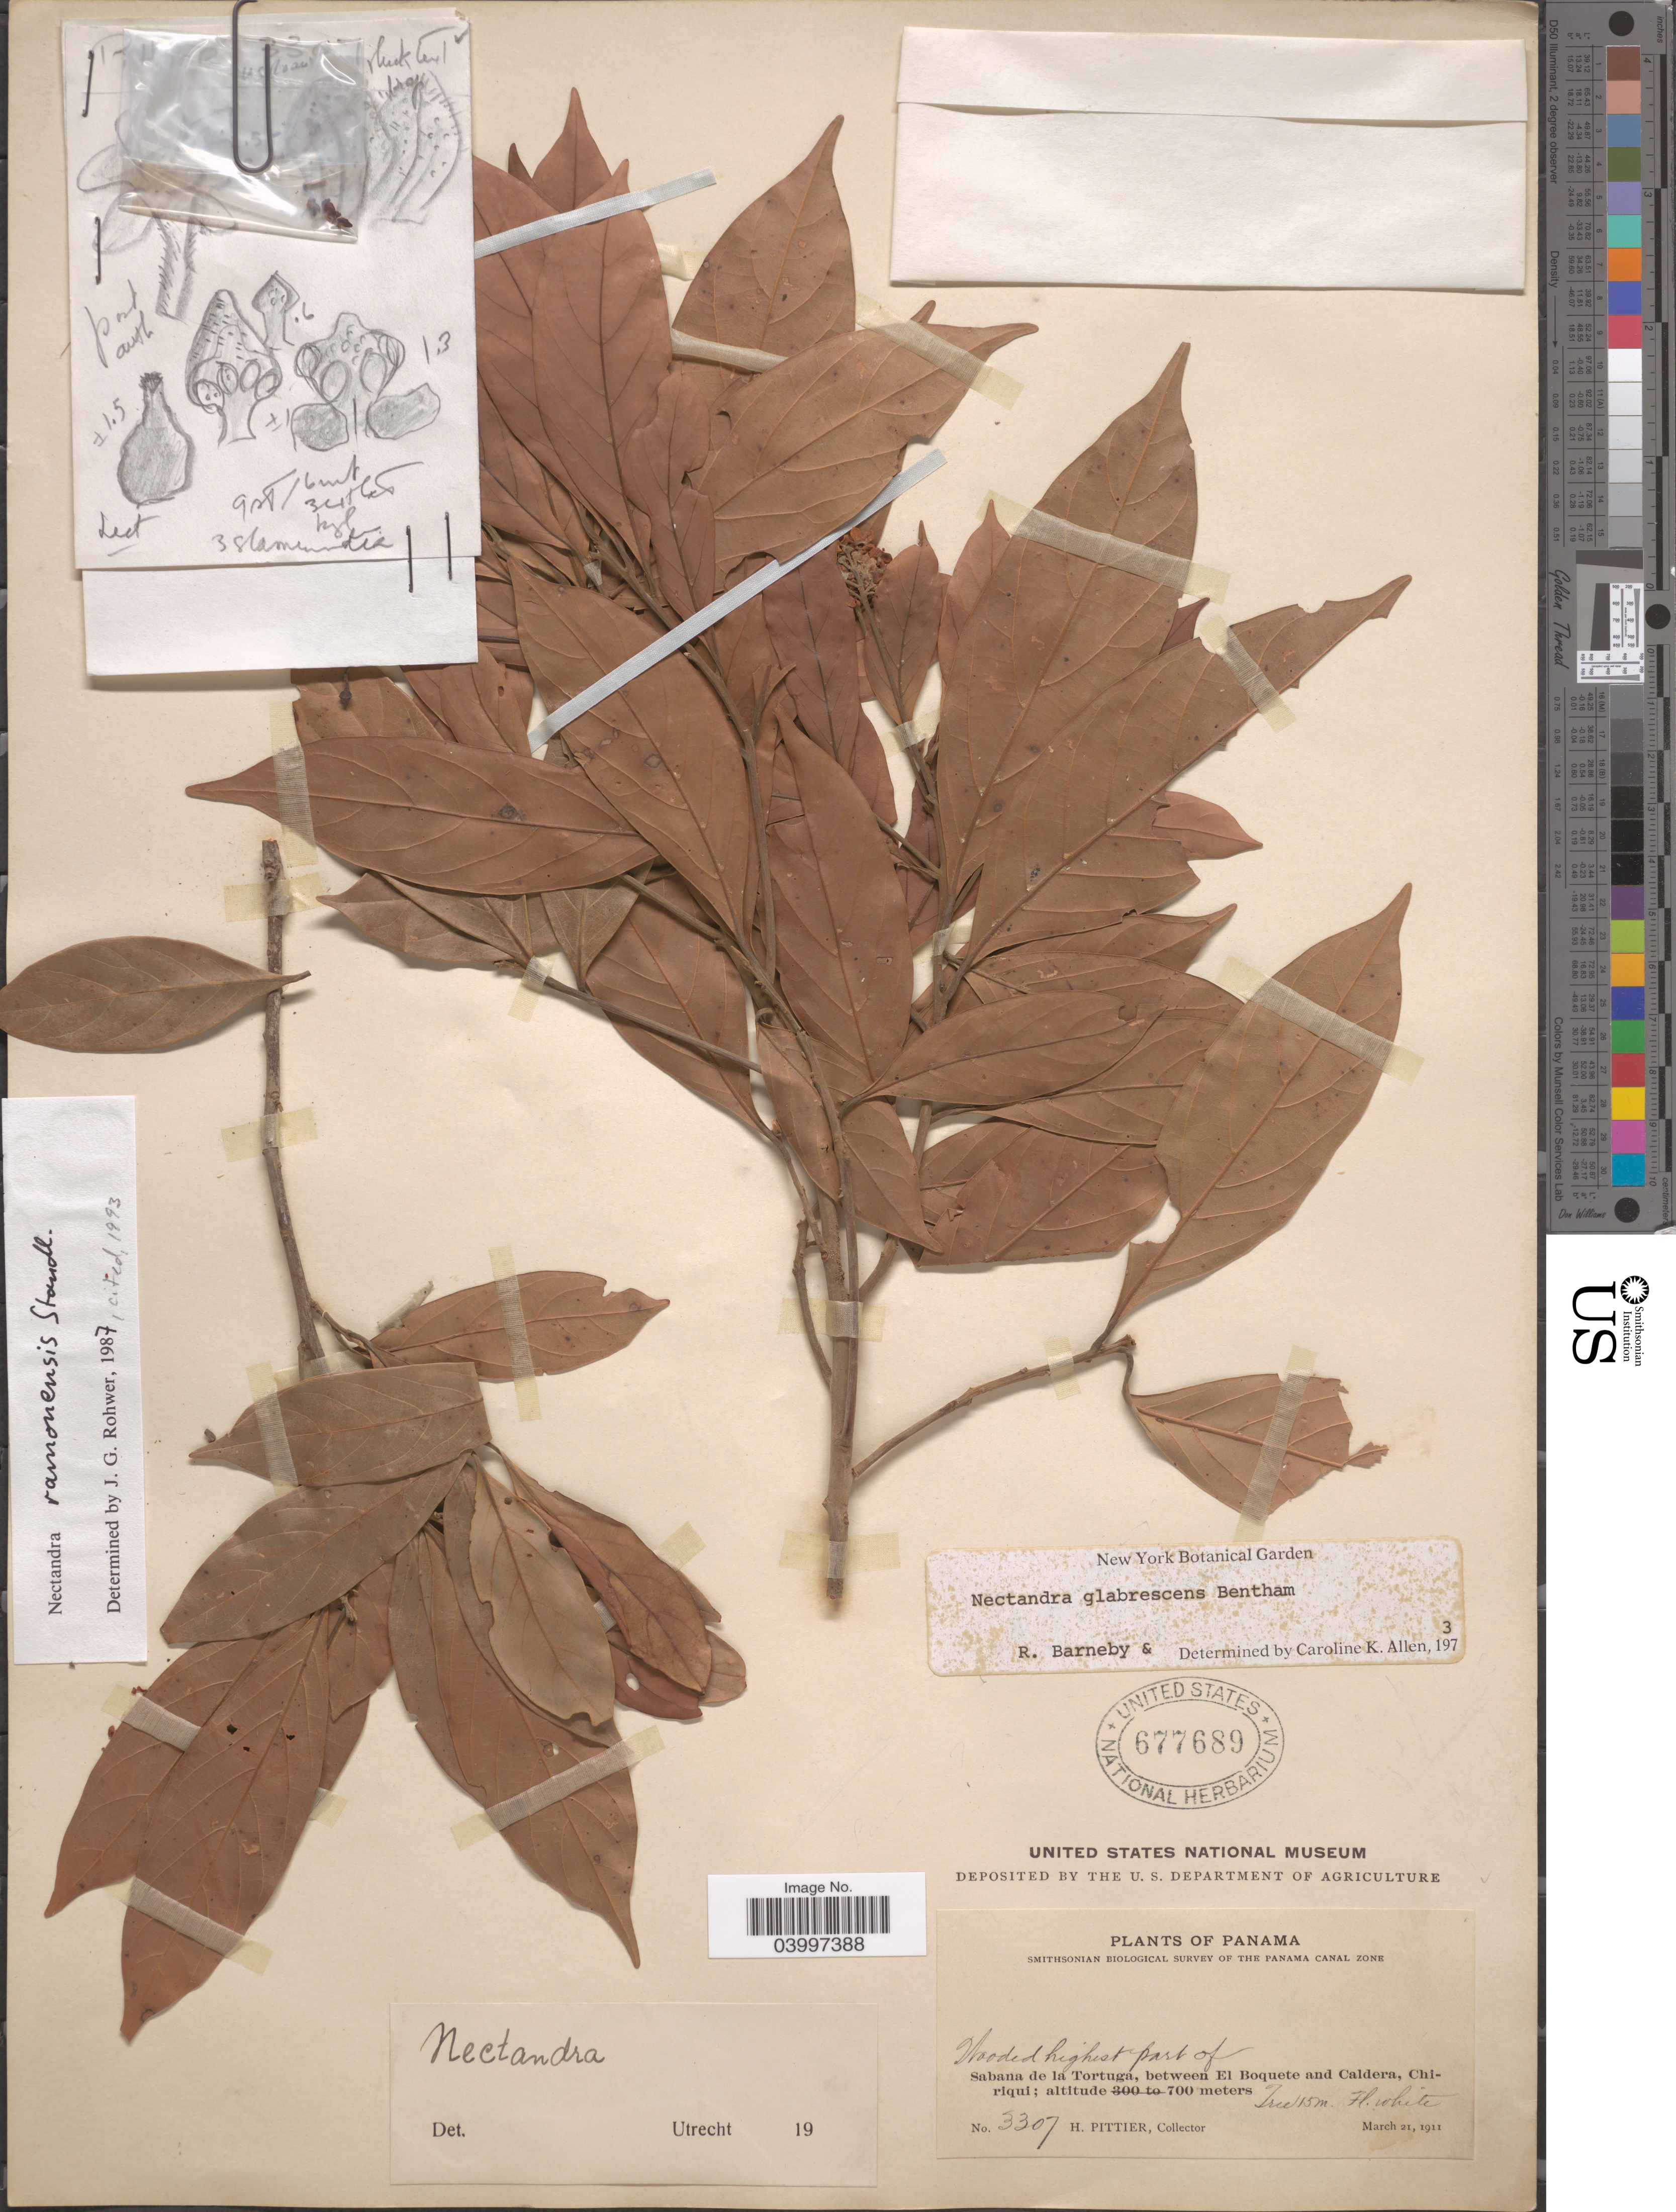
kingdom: Plantae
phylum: Tracheophyta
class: Magnoliopsida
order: Laurales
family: Lauraceae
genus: Nectandra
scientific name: Nectandra ramonensis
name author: Standl.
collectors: H. F. Pittier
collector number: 3307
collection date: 1911-03-21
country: Panama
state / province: Chiriqui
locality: Sabana de la Tortuga, between El Boquete and Caldera.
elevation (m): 700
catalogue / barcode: US 677689